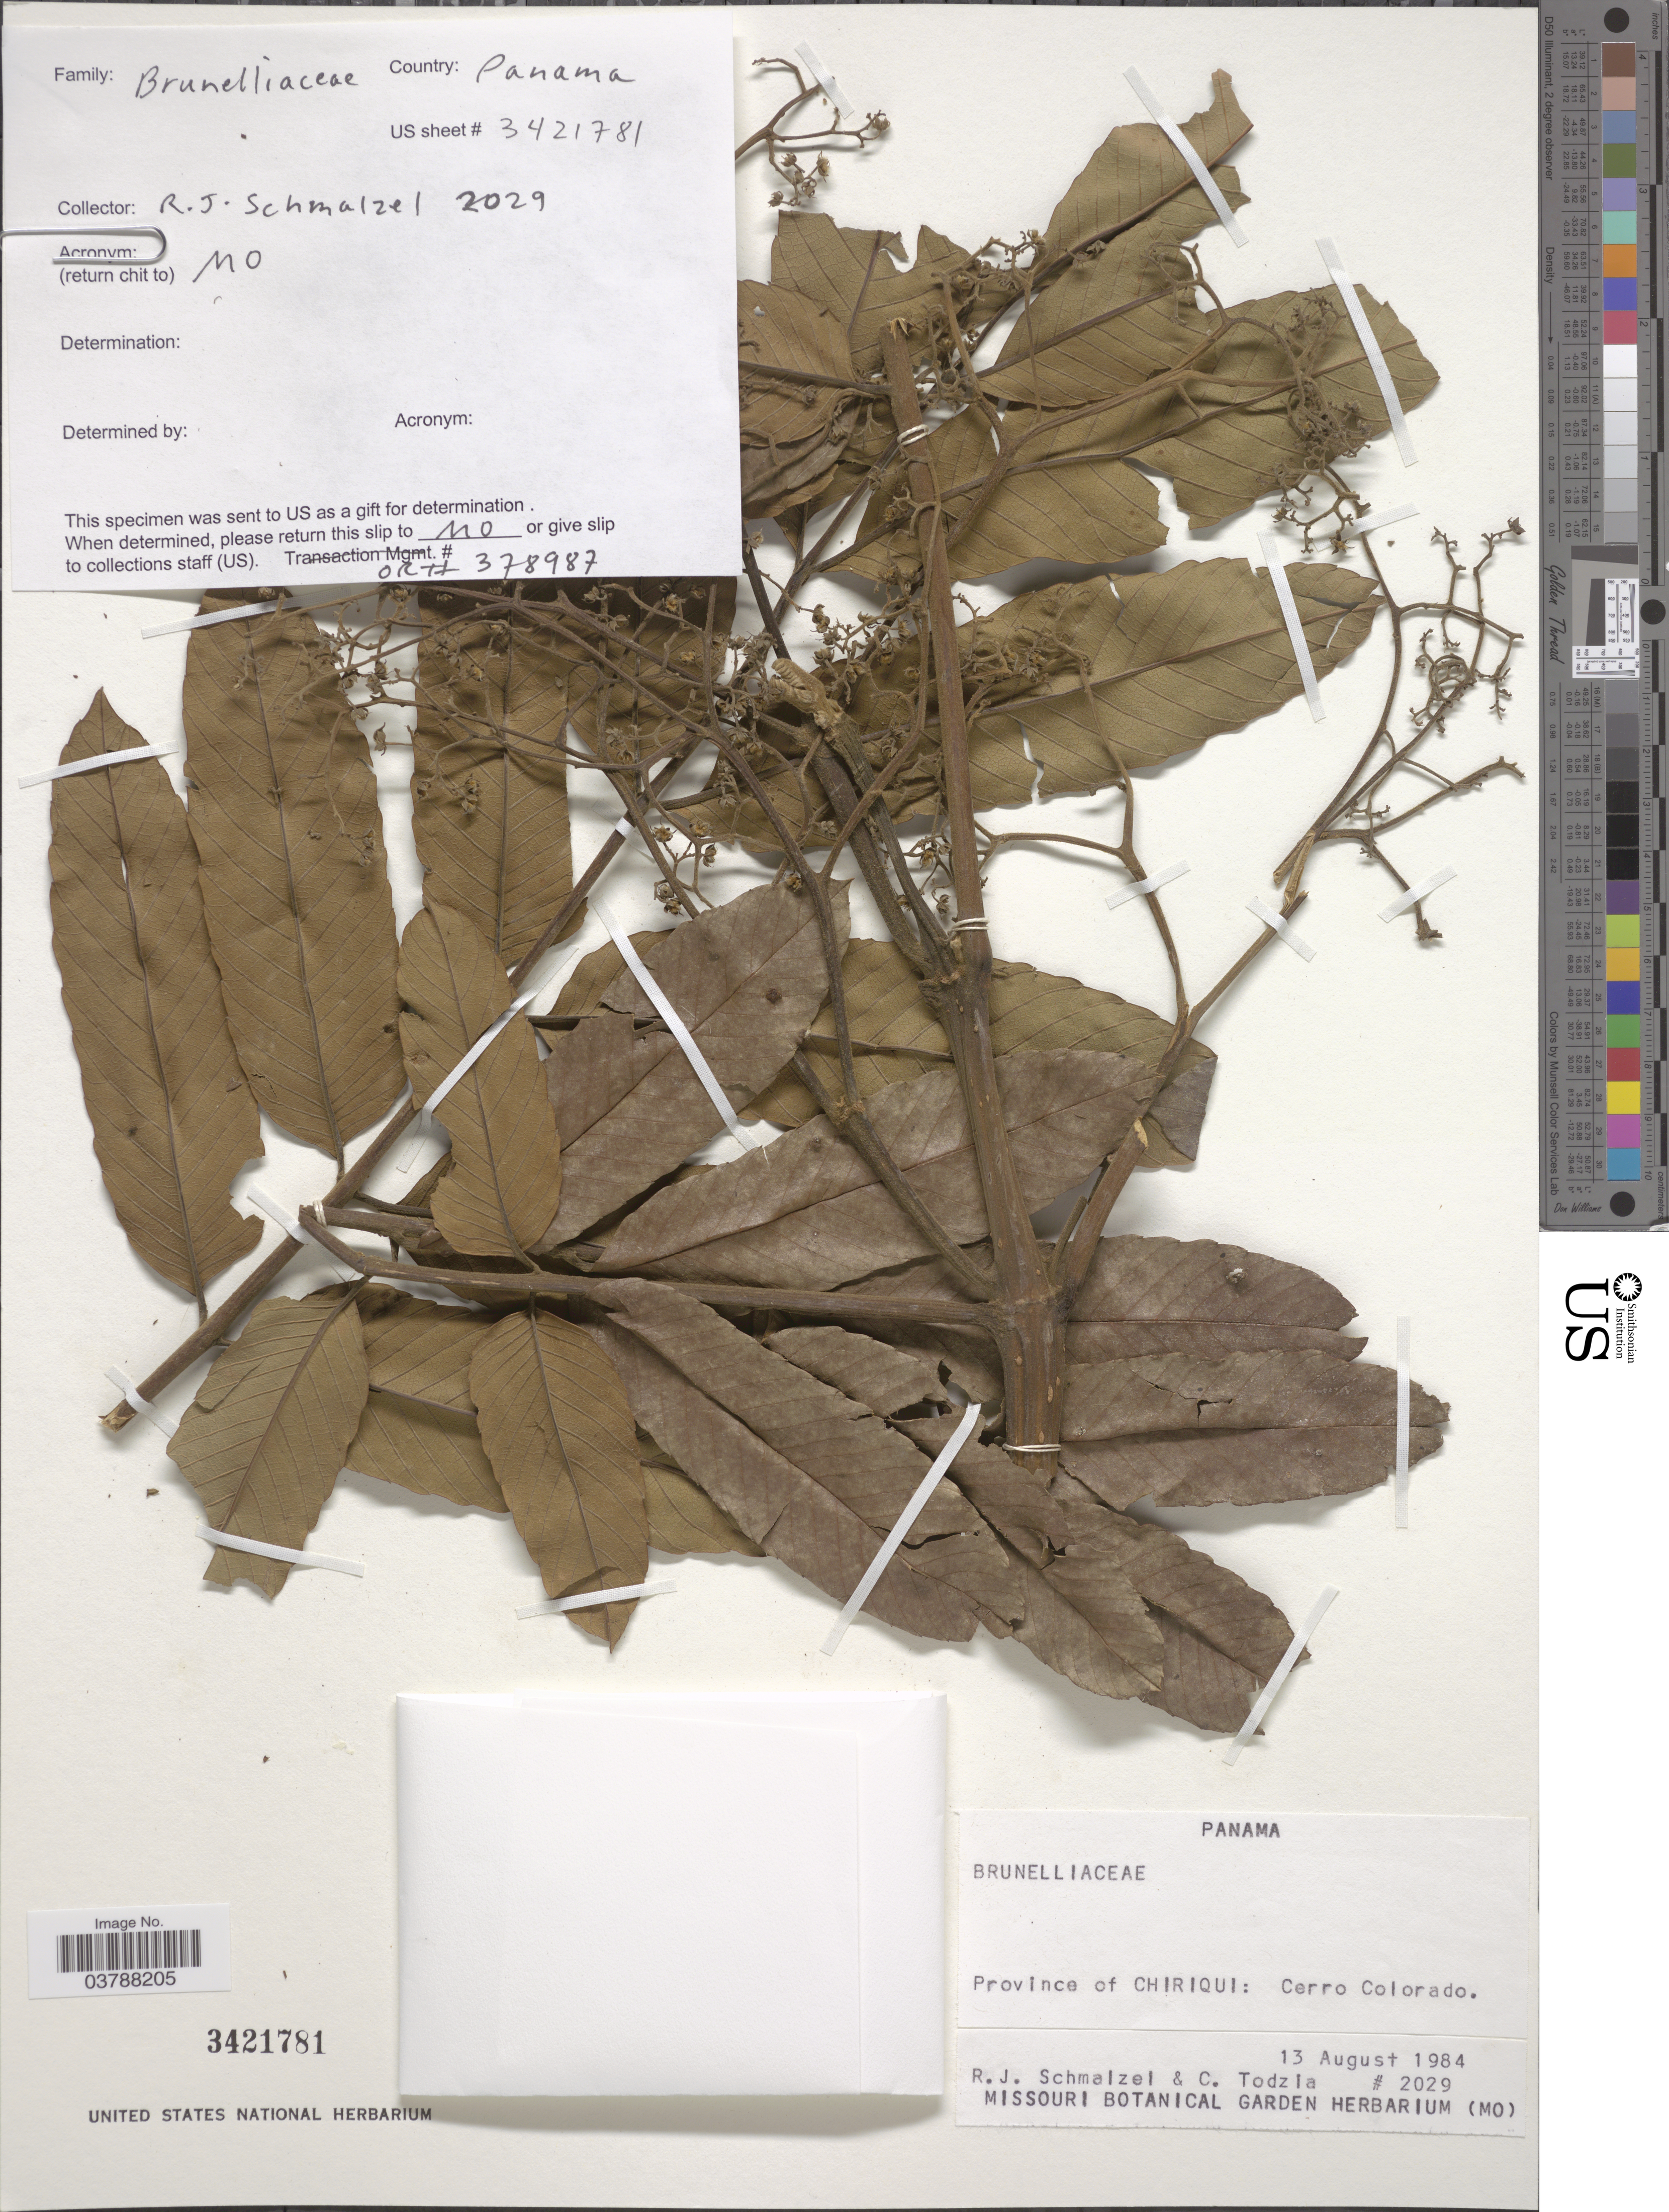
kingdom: Plantae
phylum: Tracheophyta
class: Magnoliopsida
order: Oxalidales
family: Brunelliaceae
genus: Brunellia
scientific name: Brunellia sp.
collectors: R. Schmalzel & C. A. Todzia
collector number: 2029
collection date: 1984-08-13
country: Panama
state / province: Chiriqui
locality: Cerro Colorado.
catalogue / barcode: US 3421781